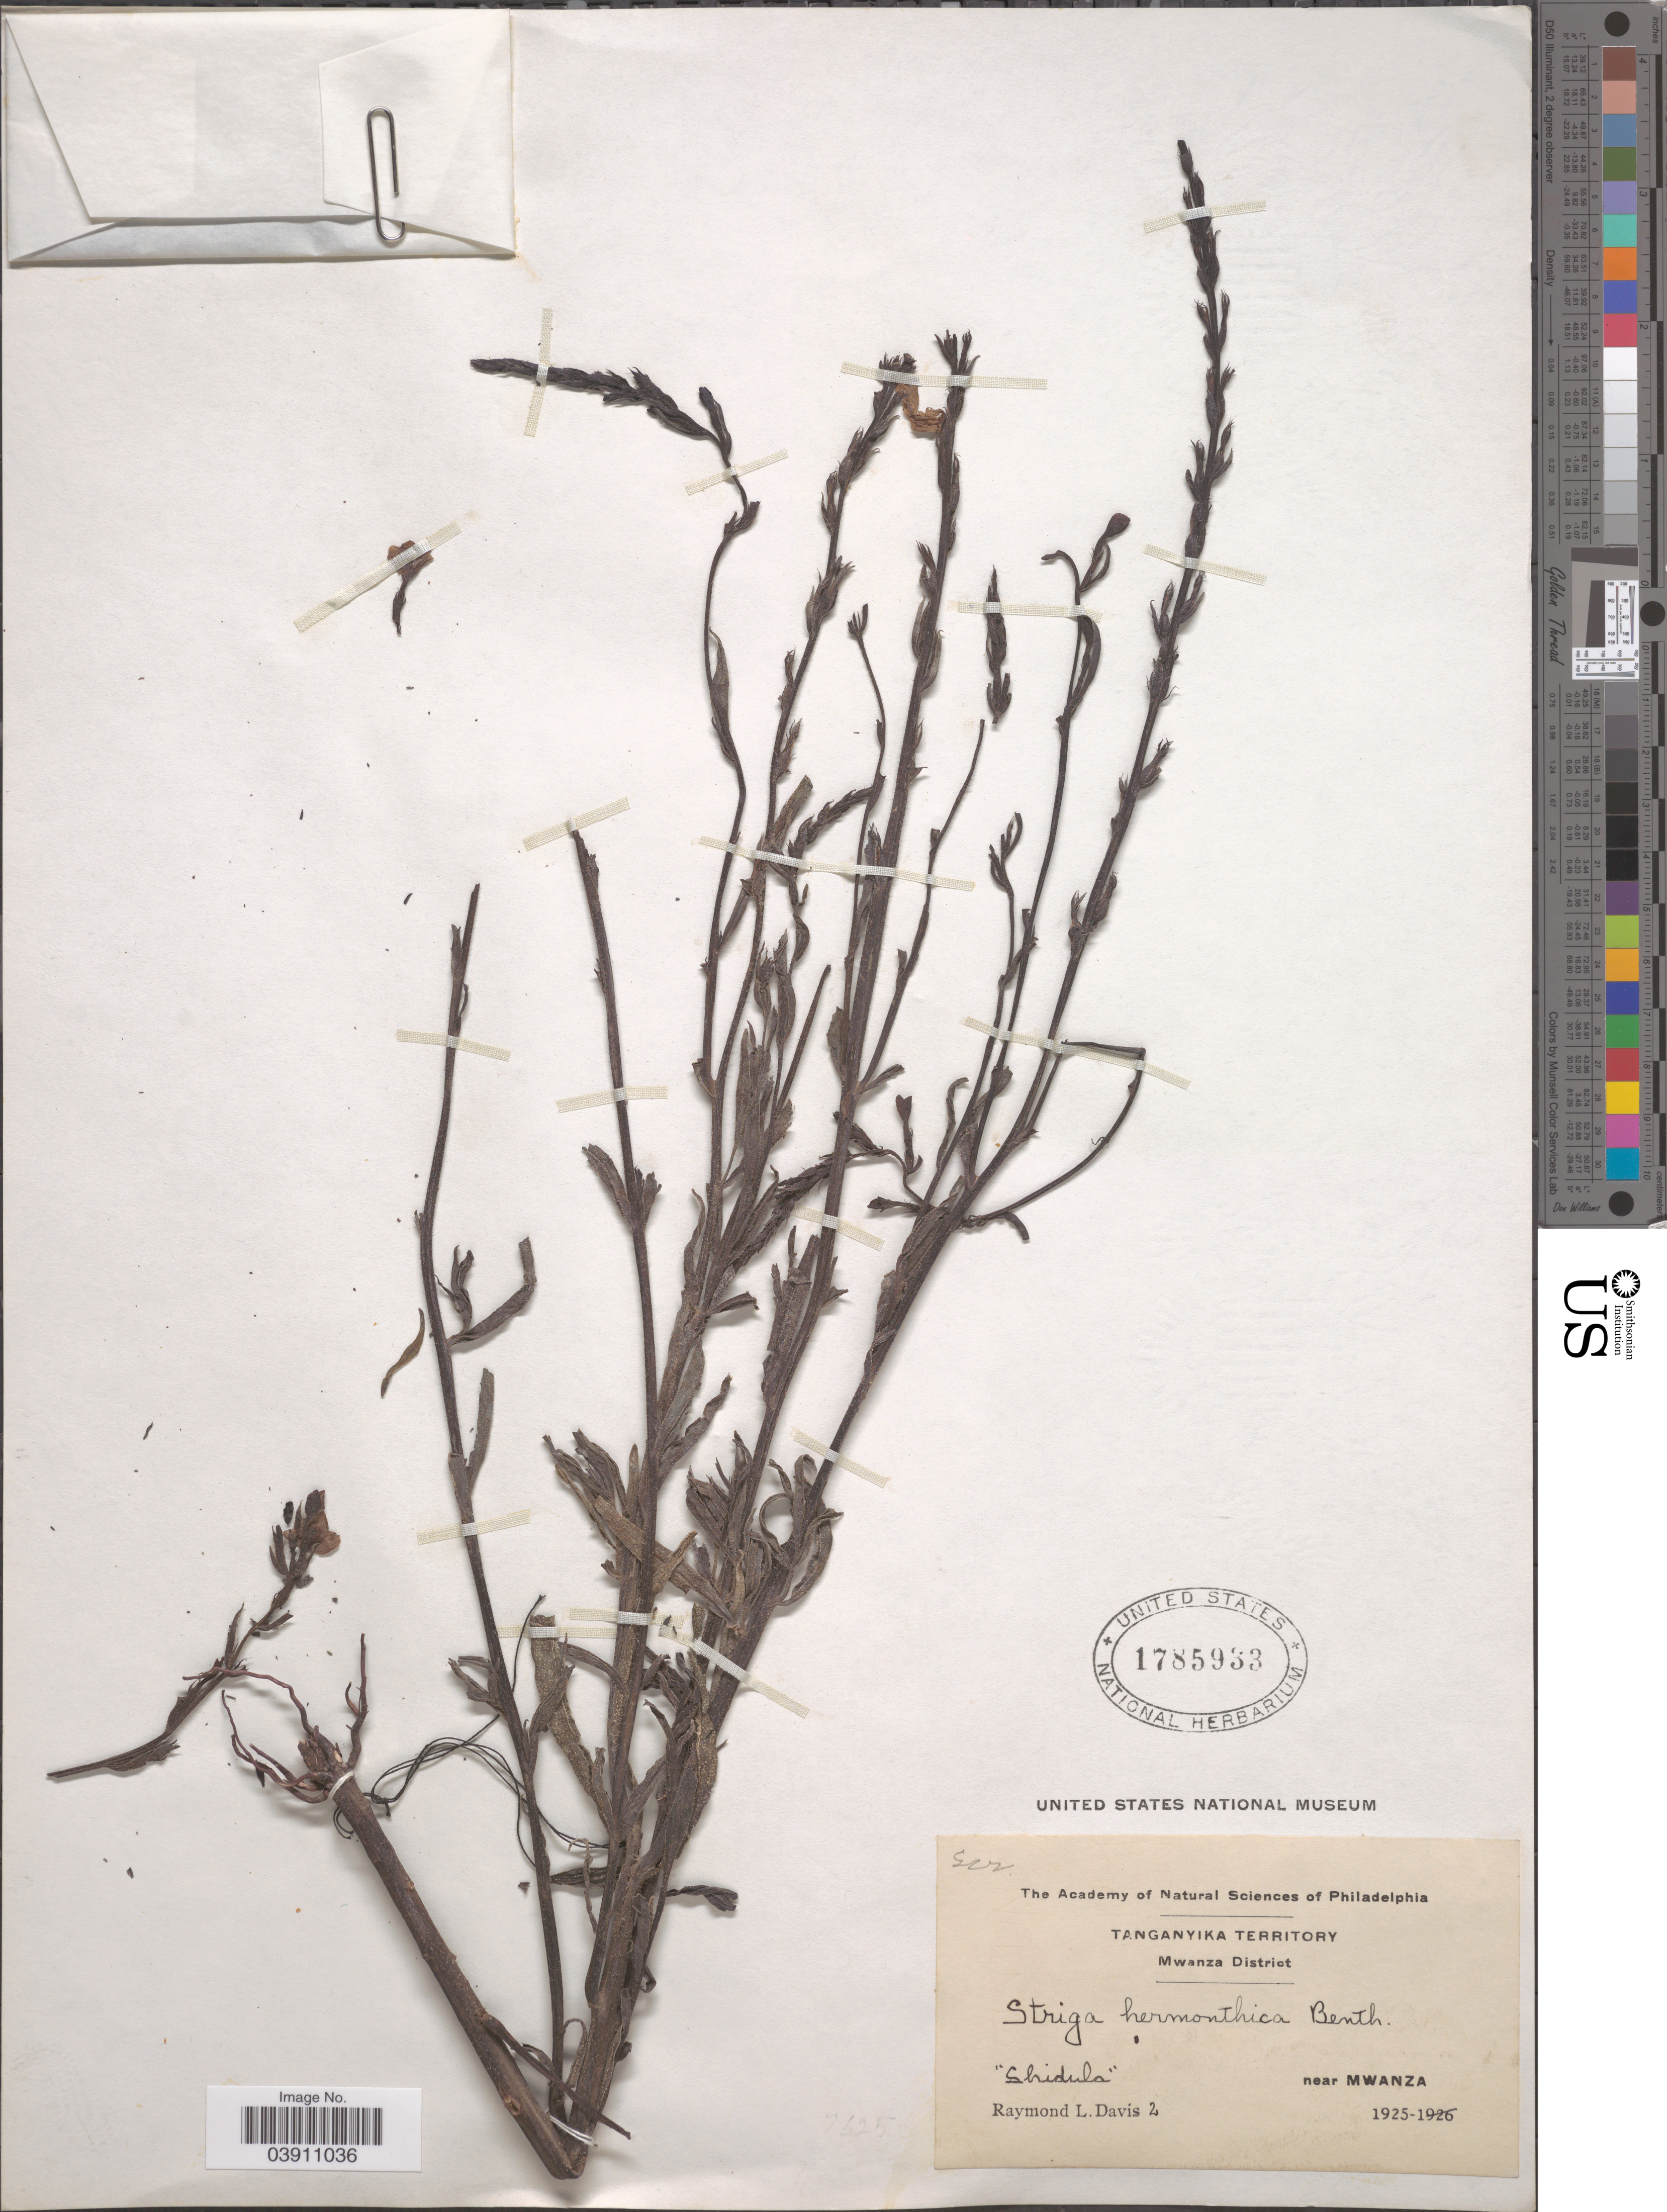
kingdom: Plantae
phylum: Tracheophyta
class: Magnoliopsida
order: Lamiales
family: Orobanchaceae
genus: Striga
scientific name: Striga hermonthica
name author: (Delile) Benth.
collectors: R. Davis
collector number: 2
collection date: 1925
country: Tanzania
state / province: Mwanza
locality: Tanganyika Territory. Mwanza District. "Shidula" near Mwanza.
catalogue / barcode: US 1785933